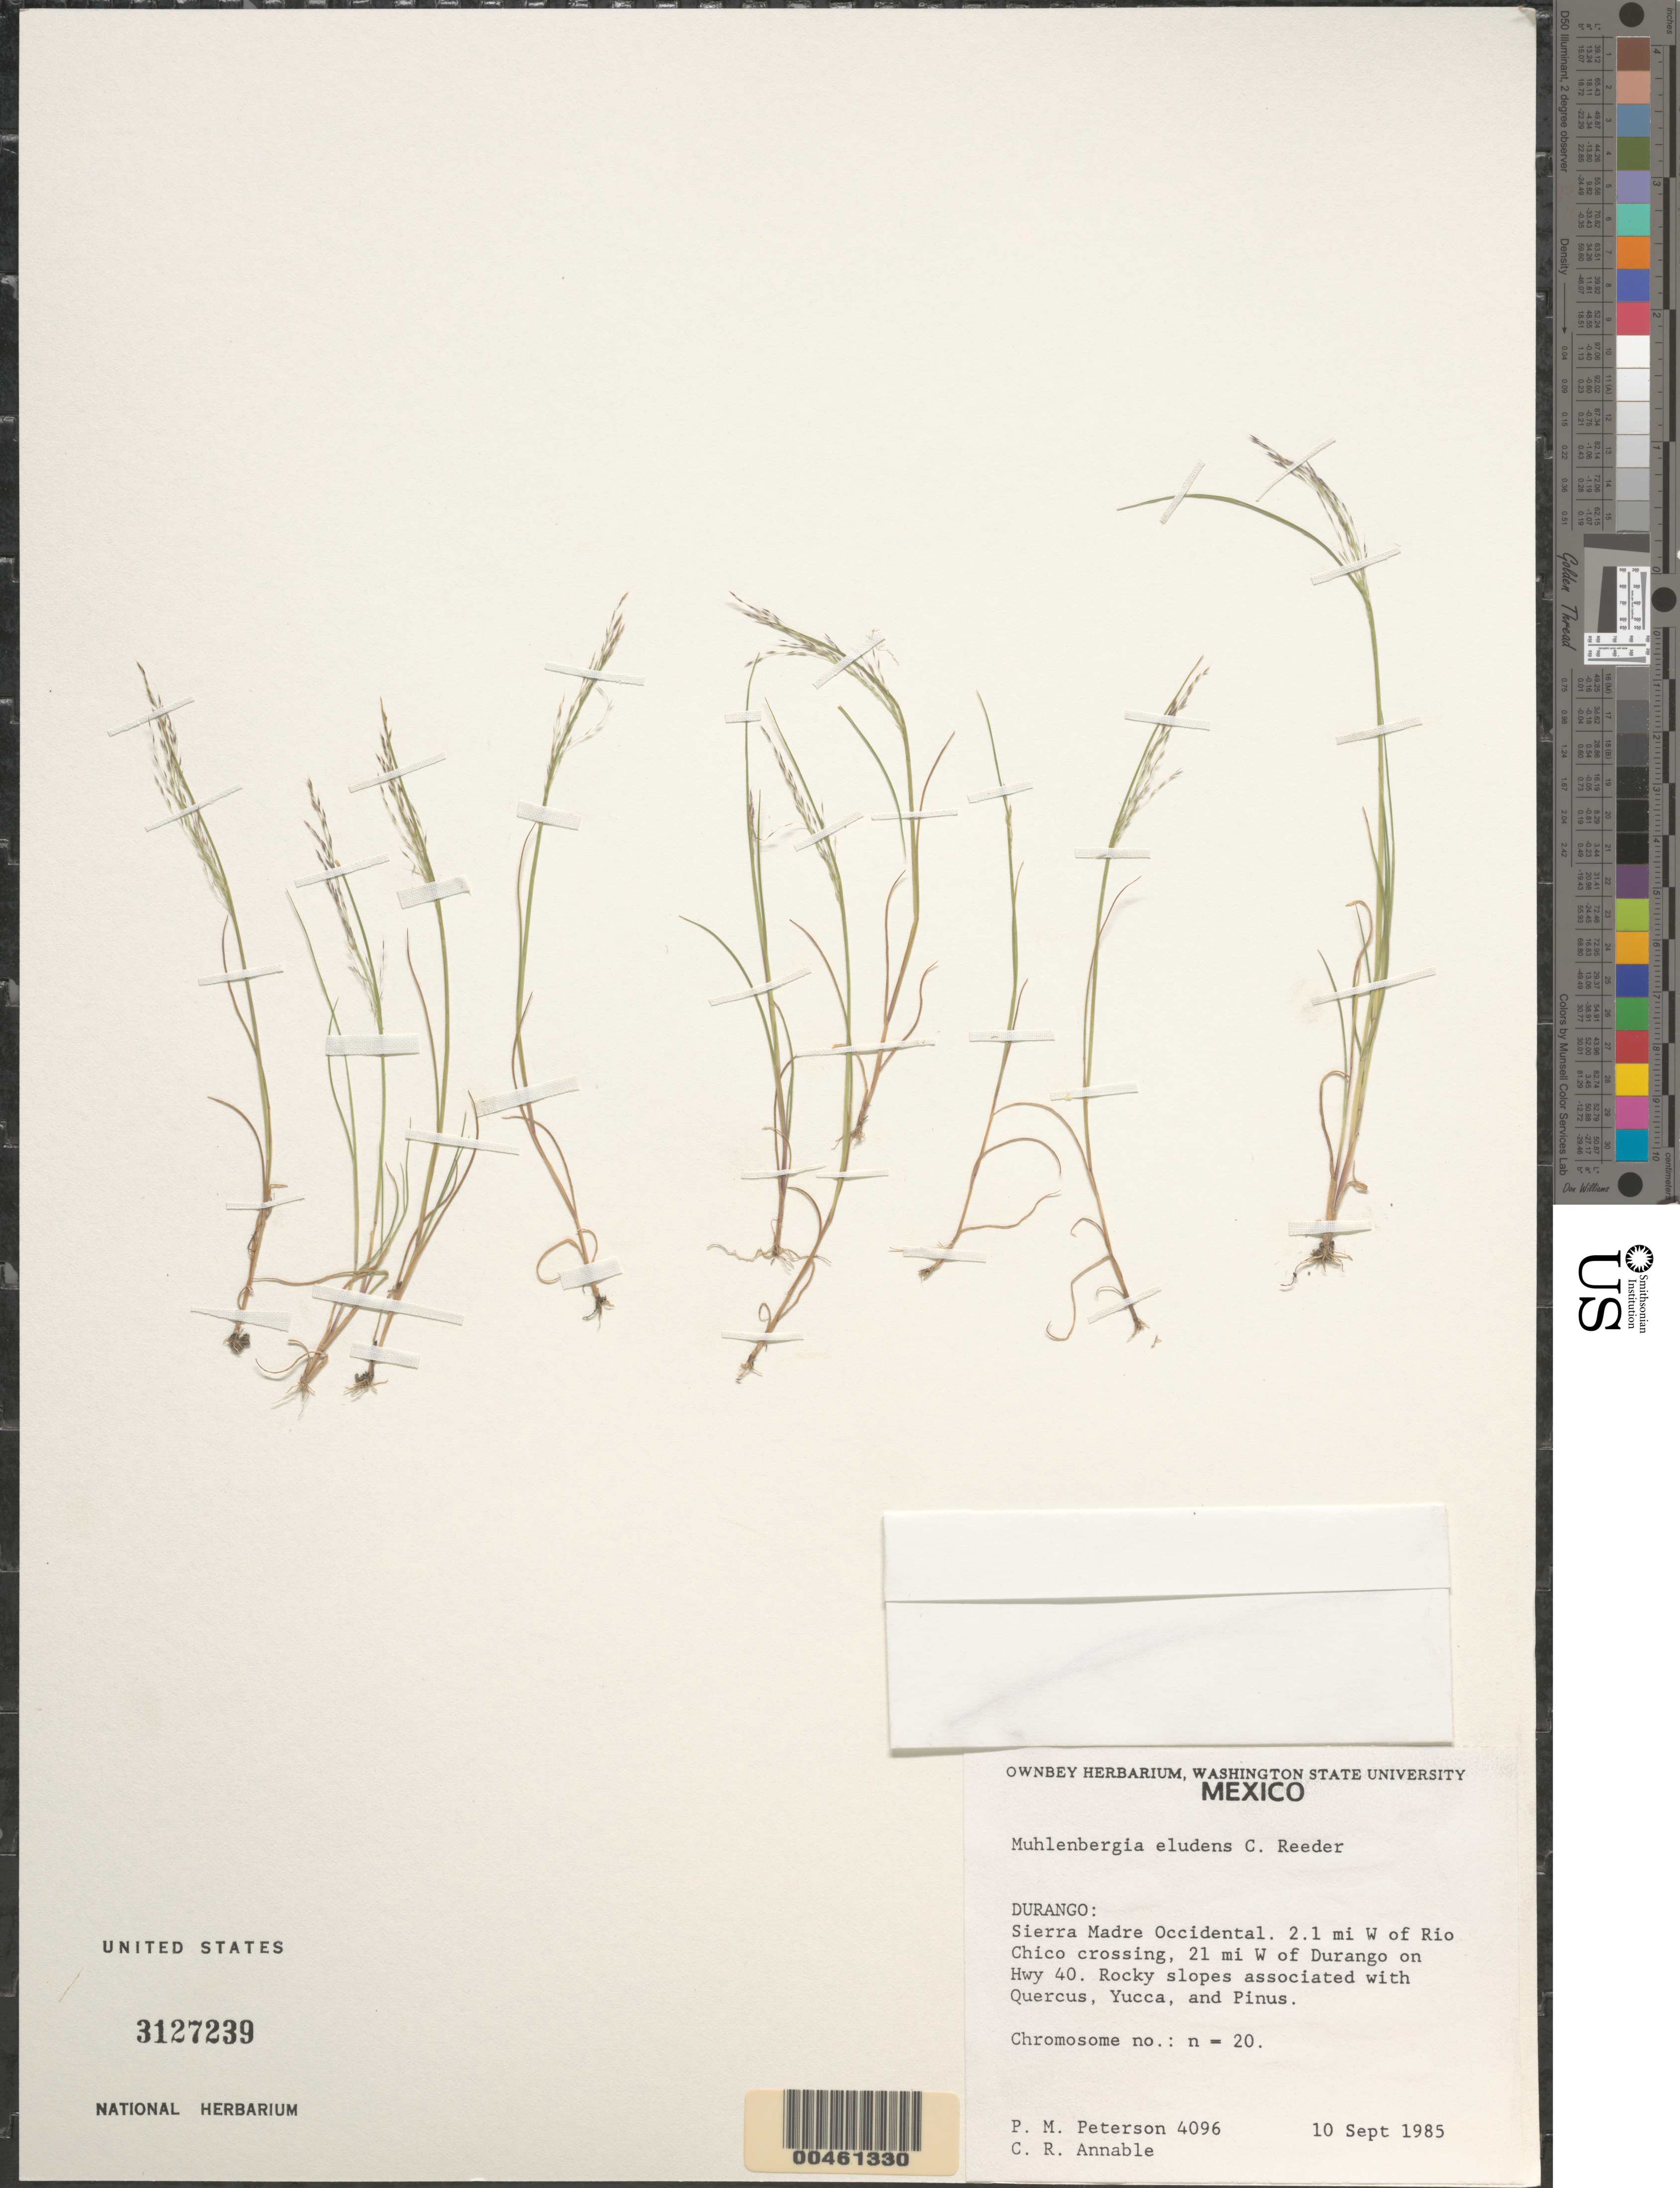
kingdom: Plantae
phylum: Tracheophyta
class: Liliopsida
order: Poales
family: Poaceae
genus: Muhlenbergia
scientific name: Muhlenbergia eludens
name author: C. Reeder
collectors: P. M. Peterson & C. R. Annable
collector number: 04096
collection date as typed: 10 Sep 1985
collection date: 1985-09-10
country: Mexico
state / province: Durango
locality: Sierra Madre Occidental, 2.1 miles W of Rio Chico crossing, 21 miles W of Durango on Hwy 40.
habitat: Rocky slopes associated with Quercus, Yucca and Pinus.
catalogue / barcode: US 3127239